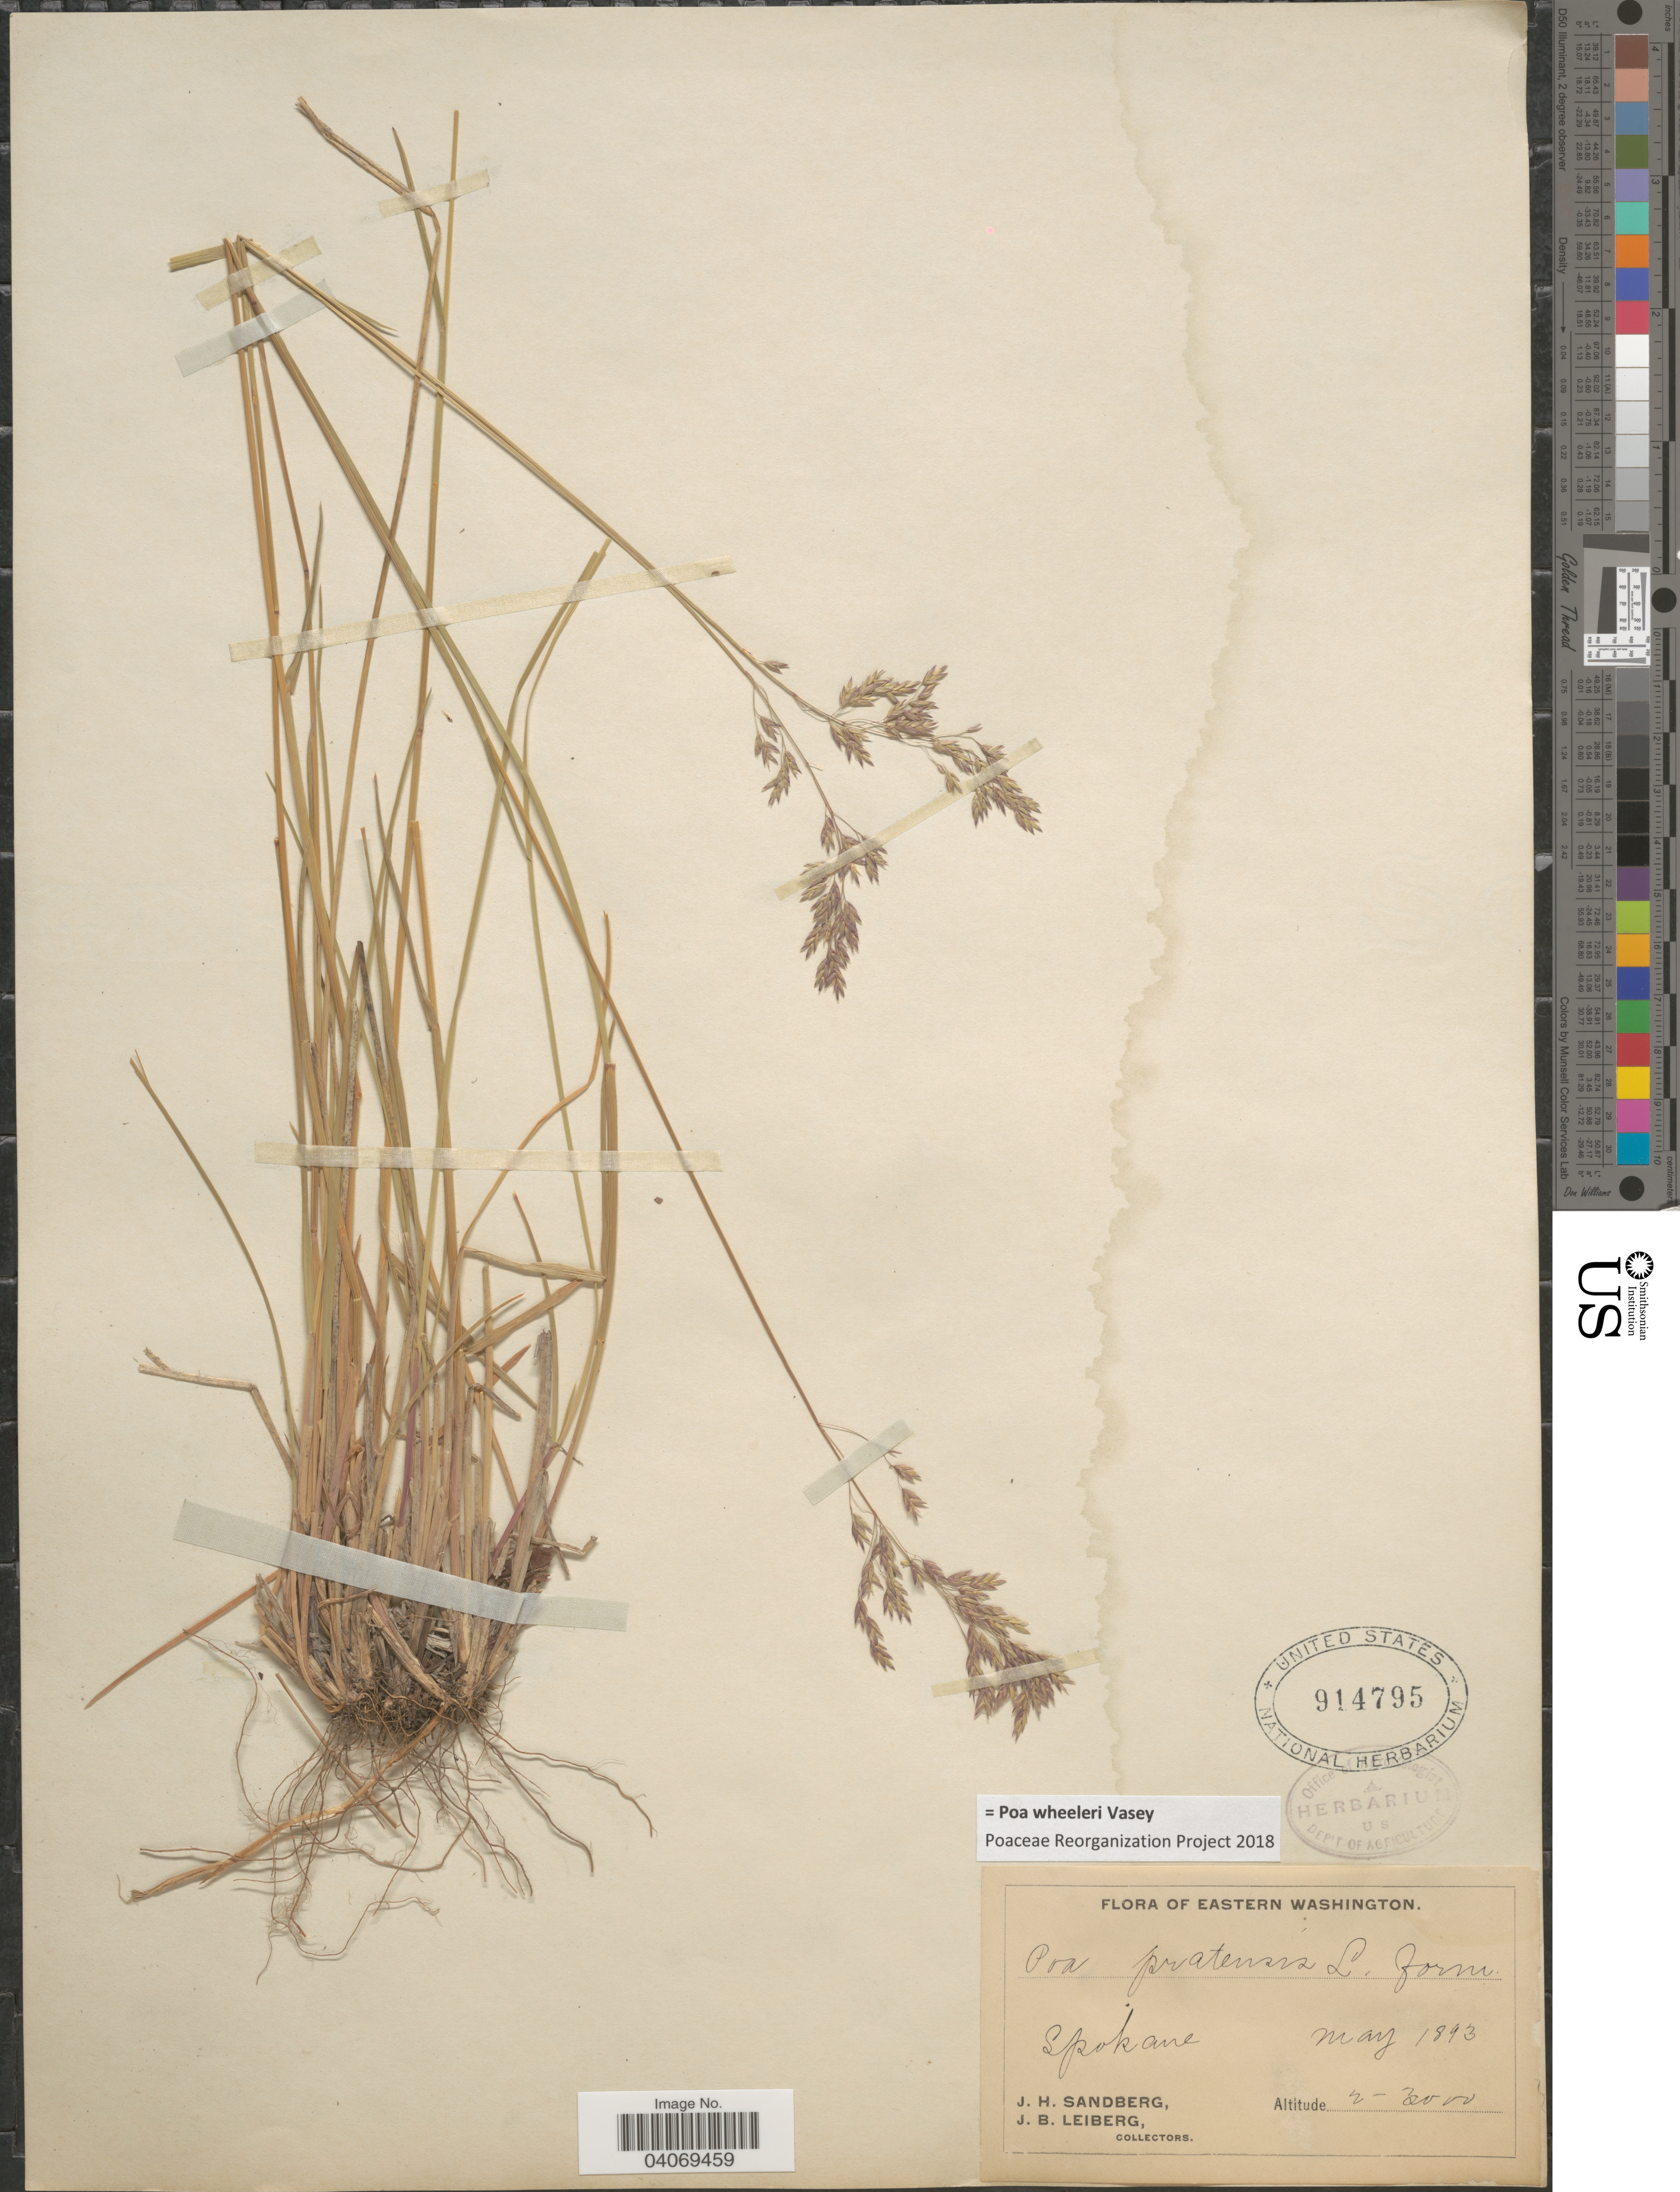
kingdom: Plantae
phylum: Tracheophyta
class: Liliopsida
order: Poales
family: Poaceae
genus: Poa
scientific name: Poa wheeleri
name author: Vasey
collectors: J. H. Sandberg & J. B. Leiberg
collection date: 1893-05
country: United States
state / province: Washington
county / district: Spokane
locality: Eastern Washington. Spokane.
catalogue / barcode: US 914795